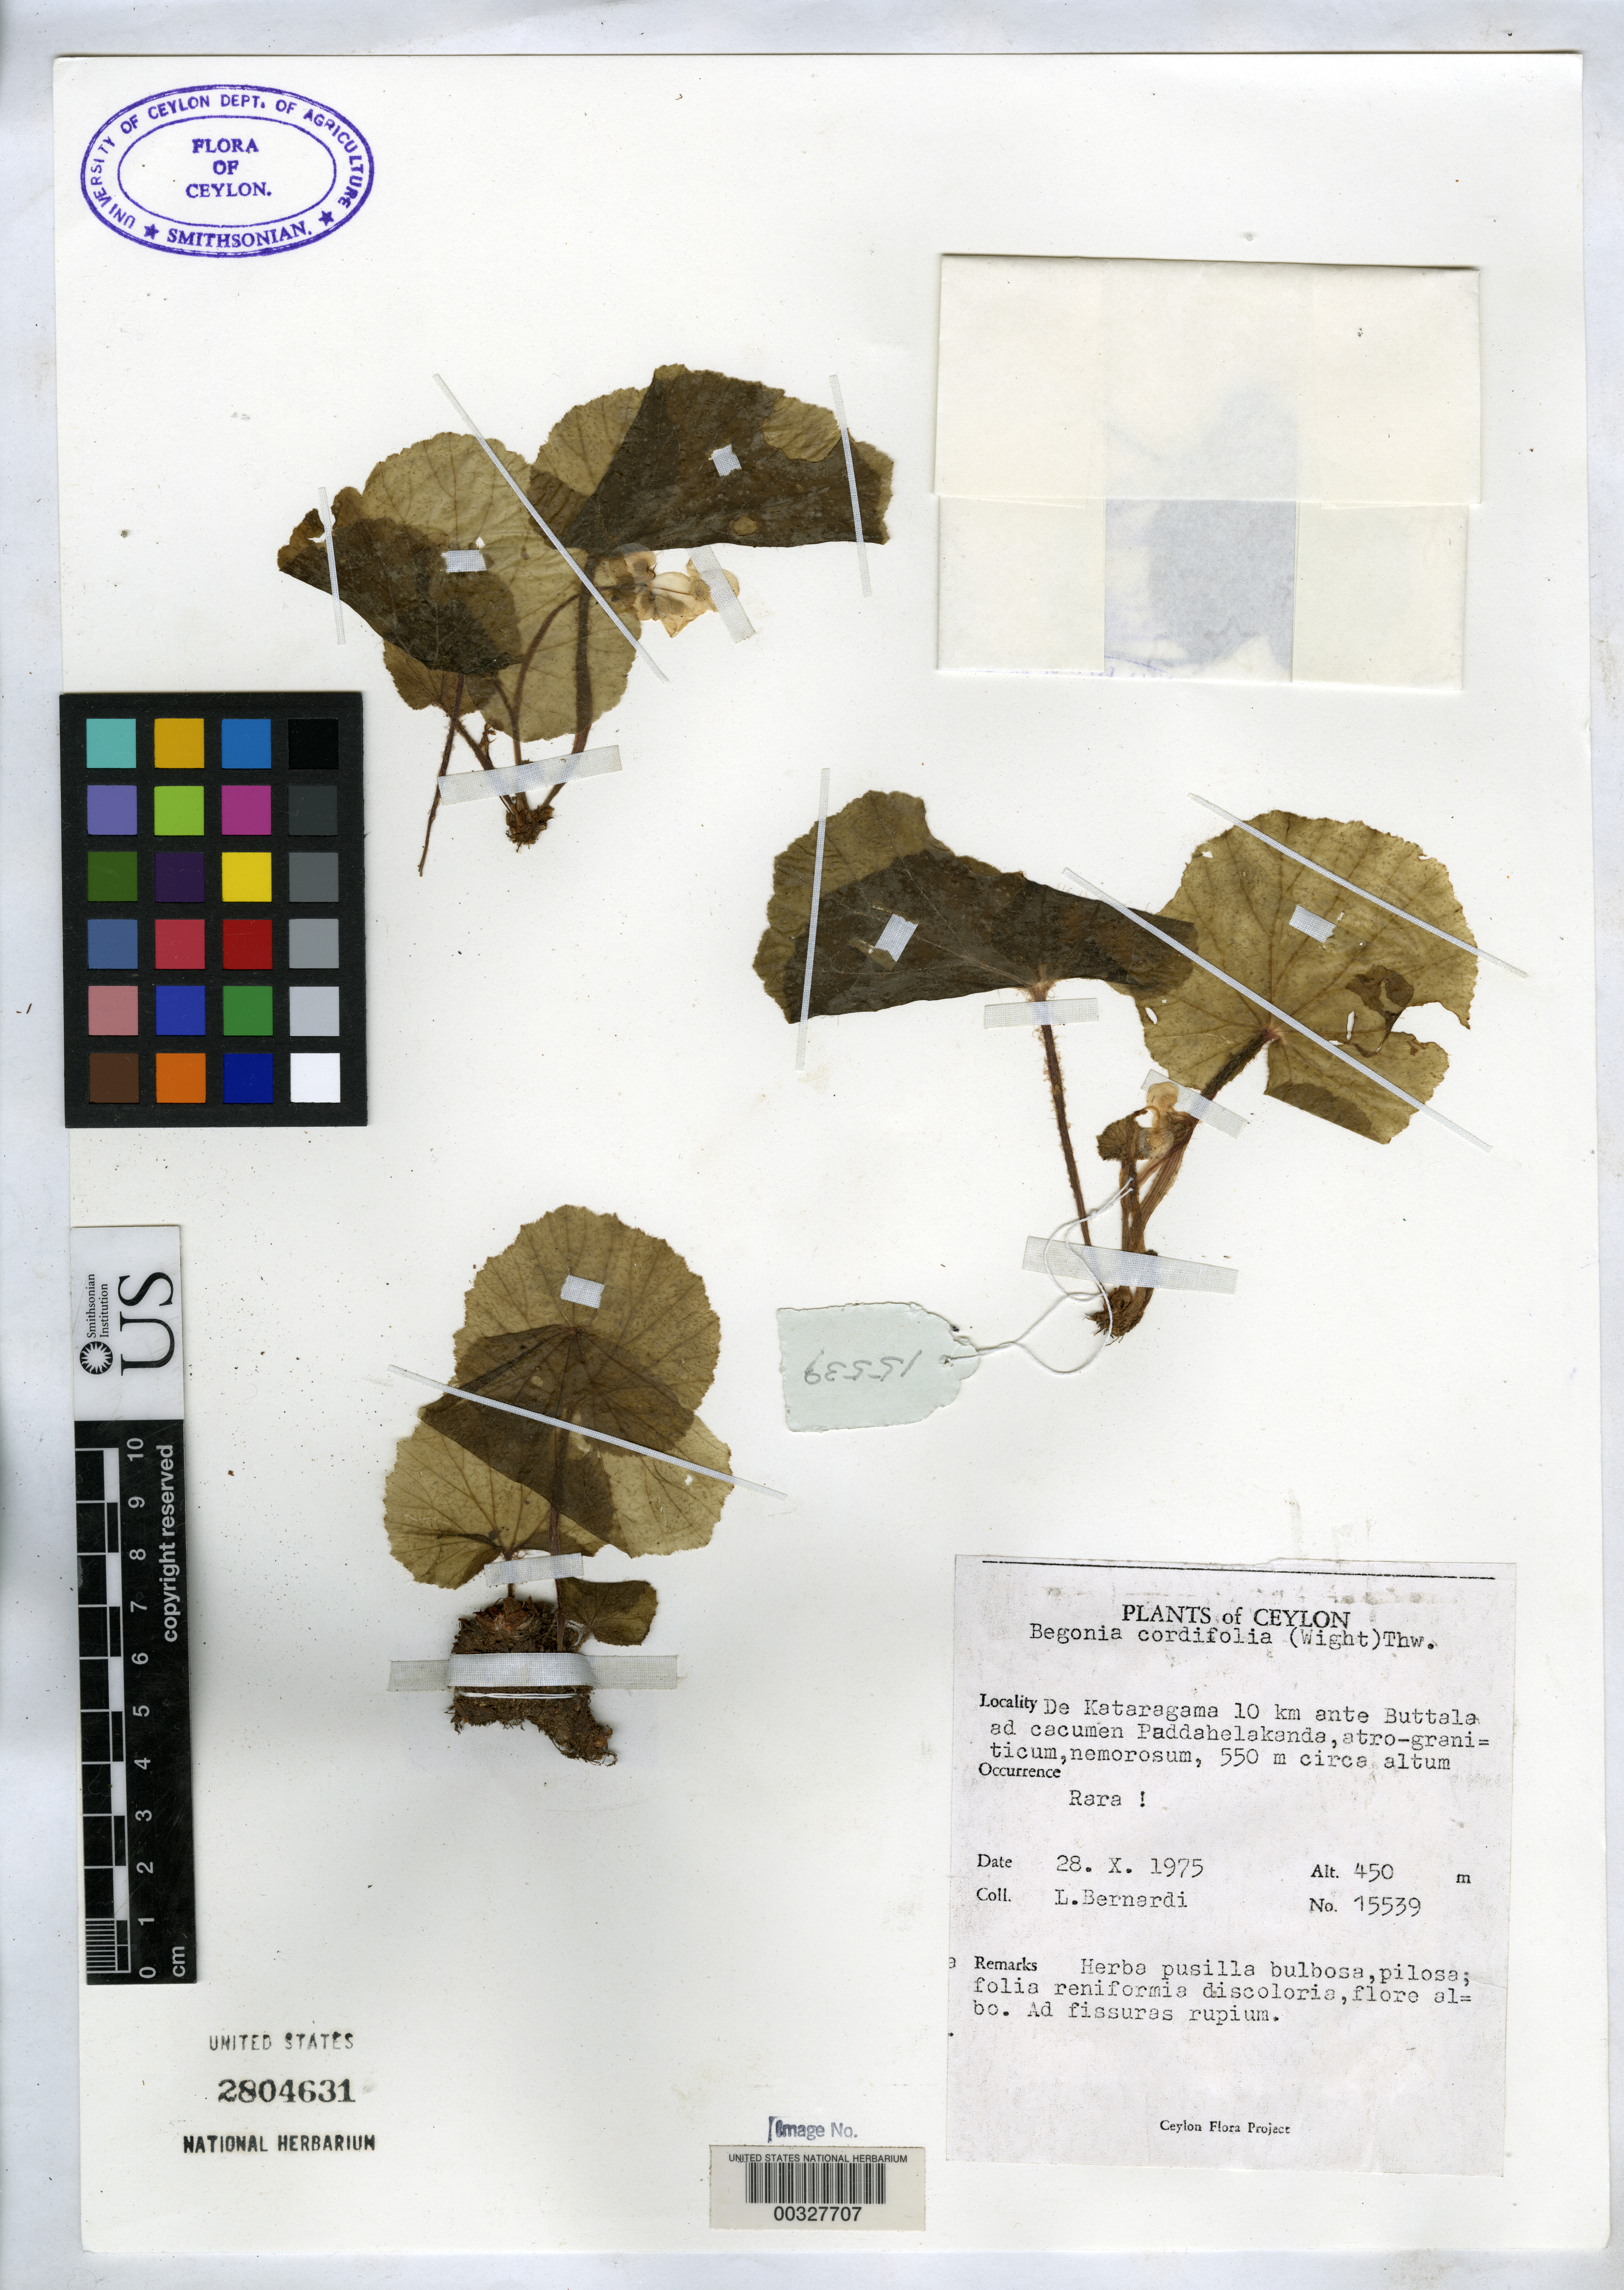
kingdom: Plantae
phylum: Tracheophyta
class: Magnoliopsida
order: Cucurbitales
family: Begoniaceae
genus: Begonia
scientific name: Begonia cordifolia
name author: (Wight) Thwaites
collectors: L. Bernardi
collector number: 15539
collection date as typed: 28 Oct 1975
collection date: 1975-10-28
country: Sri Lanka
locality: De kataragama 10 km ante buttala ad cacumen paddahelakanda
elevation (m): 450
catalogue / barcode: US 2804631